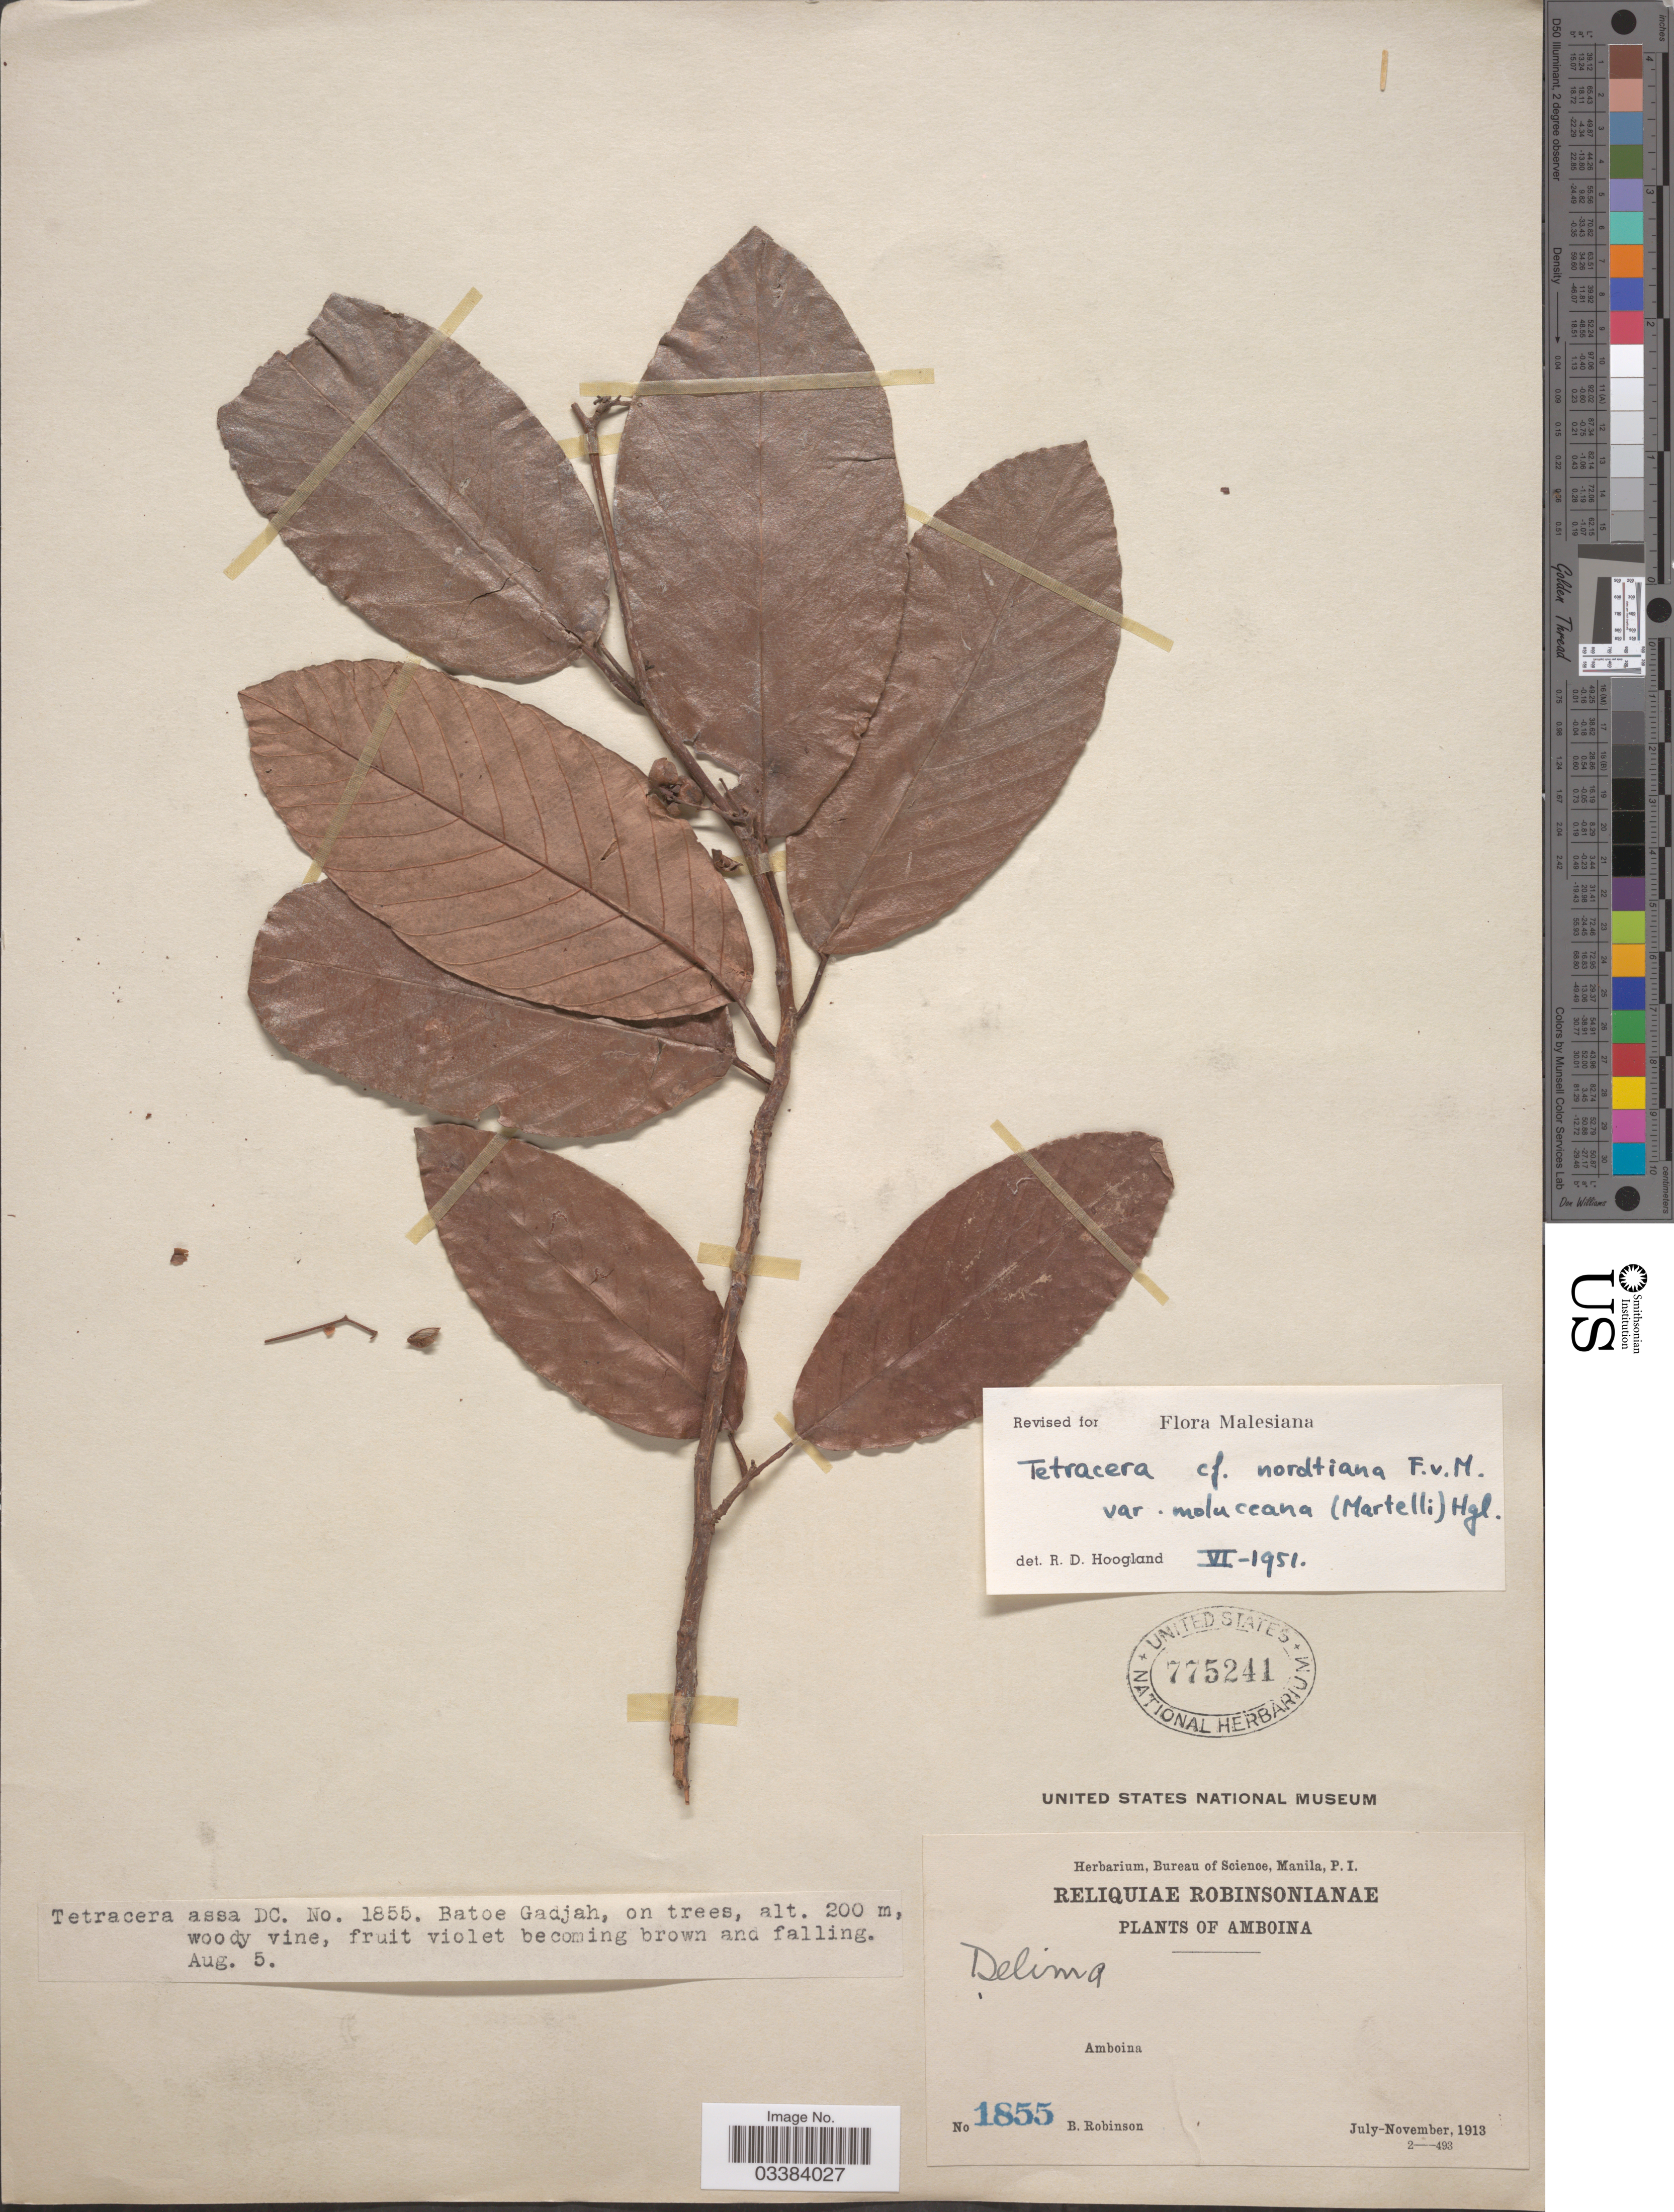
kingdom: Plantae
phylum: Tracheophyta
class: Magnoliopsida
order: Dilleniales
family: Dilleniaceae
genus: Tetracera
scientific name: Tetracera nordtiana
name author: F. Muell.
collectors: B. Robinson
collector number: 1855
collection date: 1913-08-05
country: Indonesia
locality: Amboina.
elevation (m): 200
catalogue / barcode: US 775241